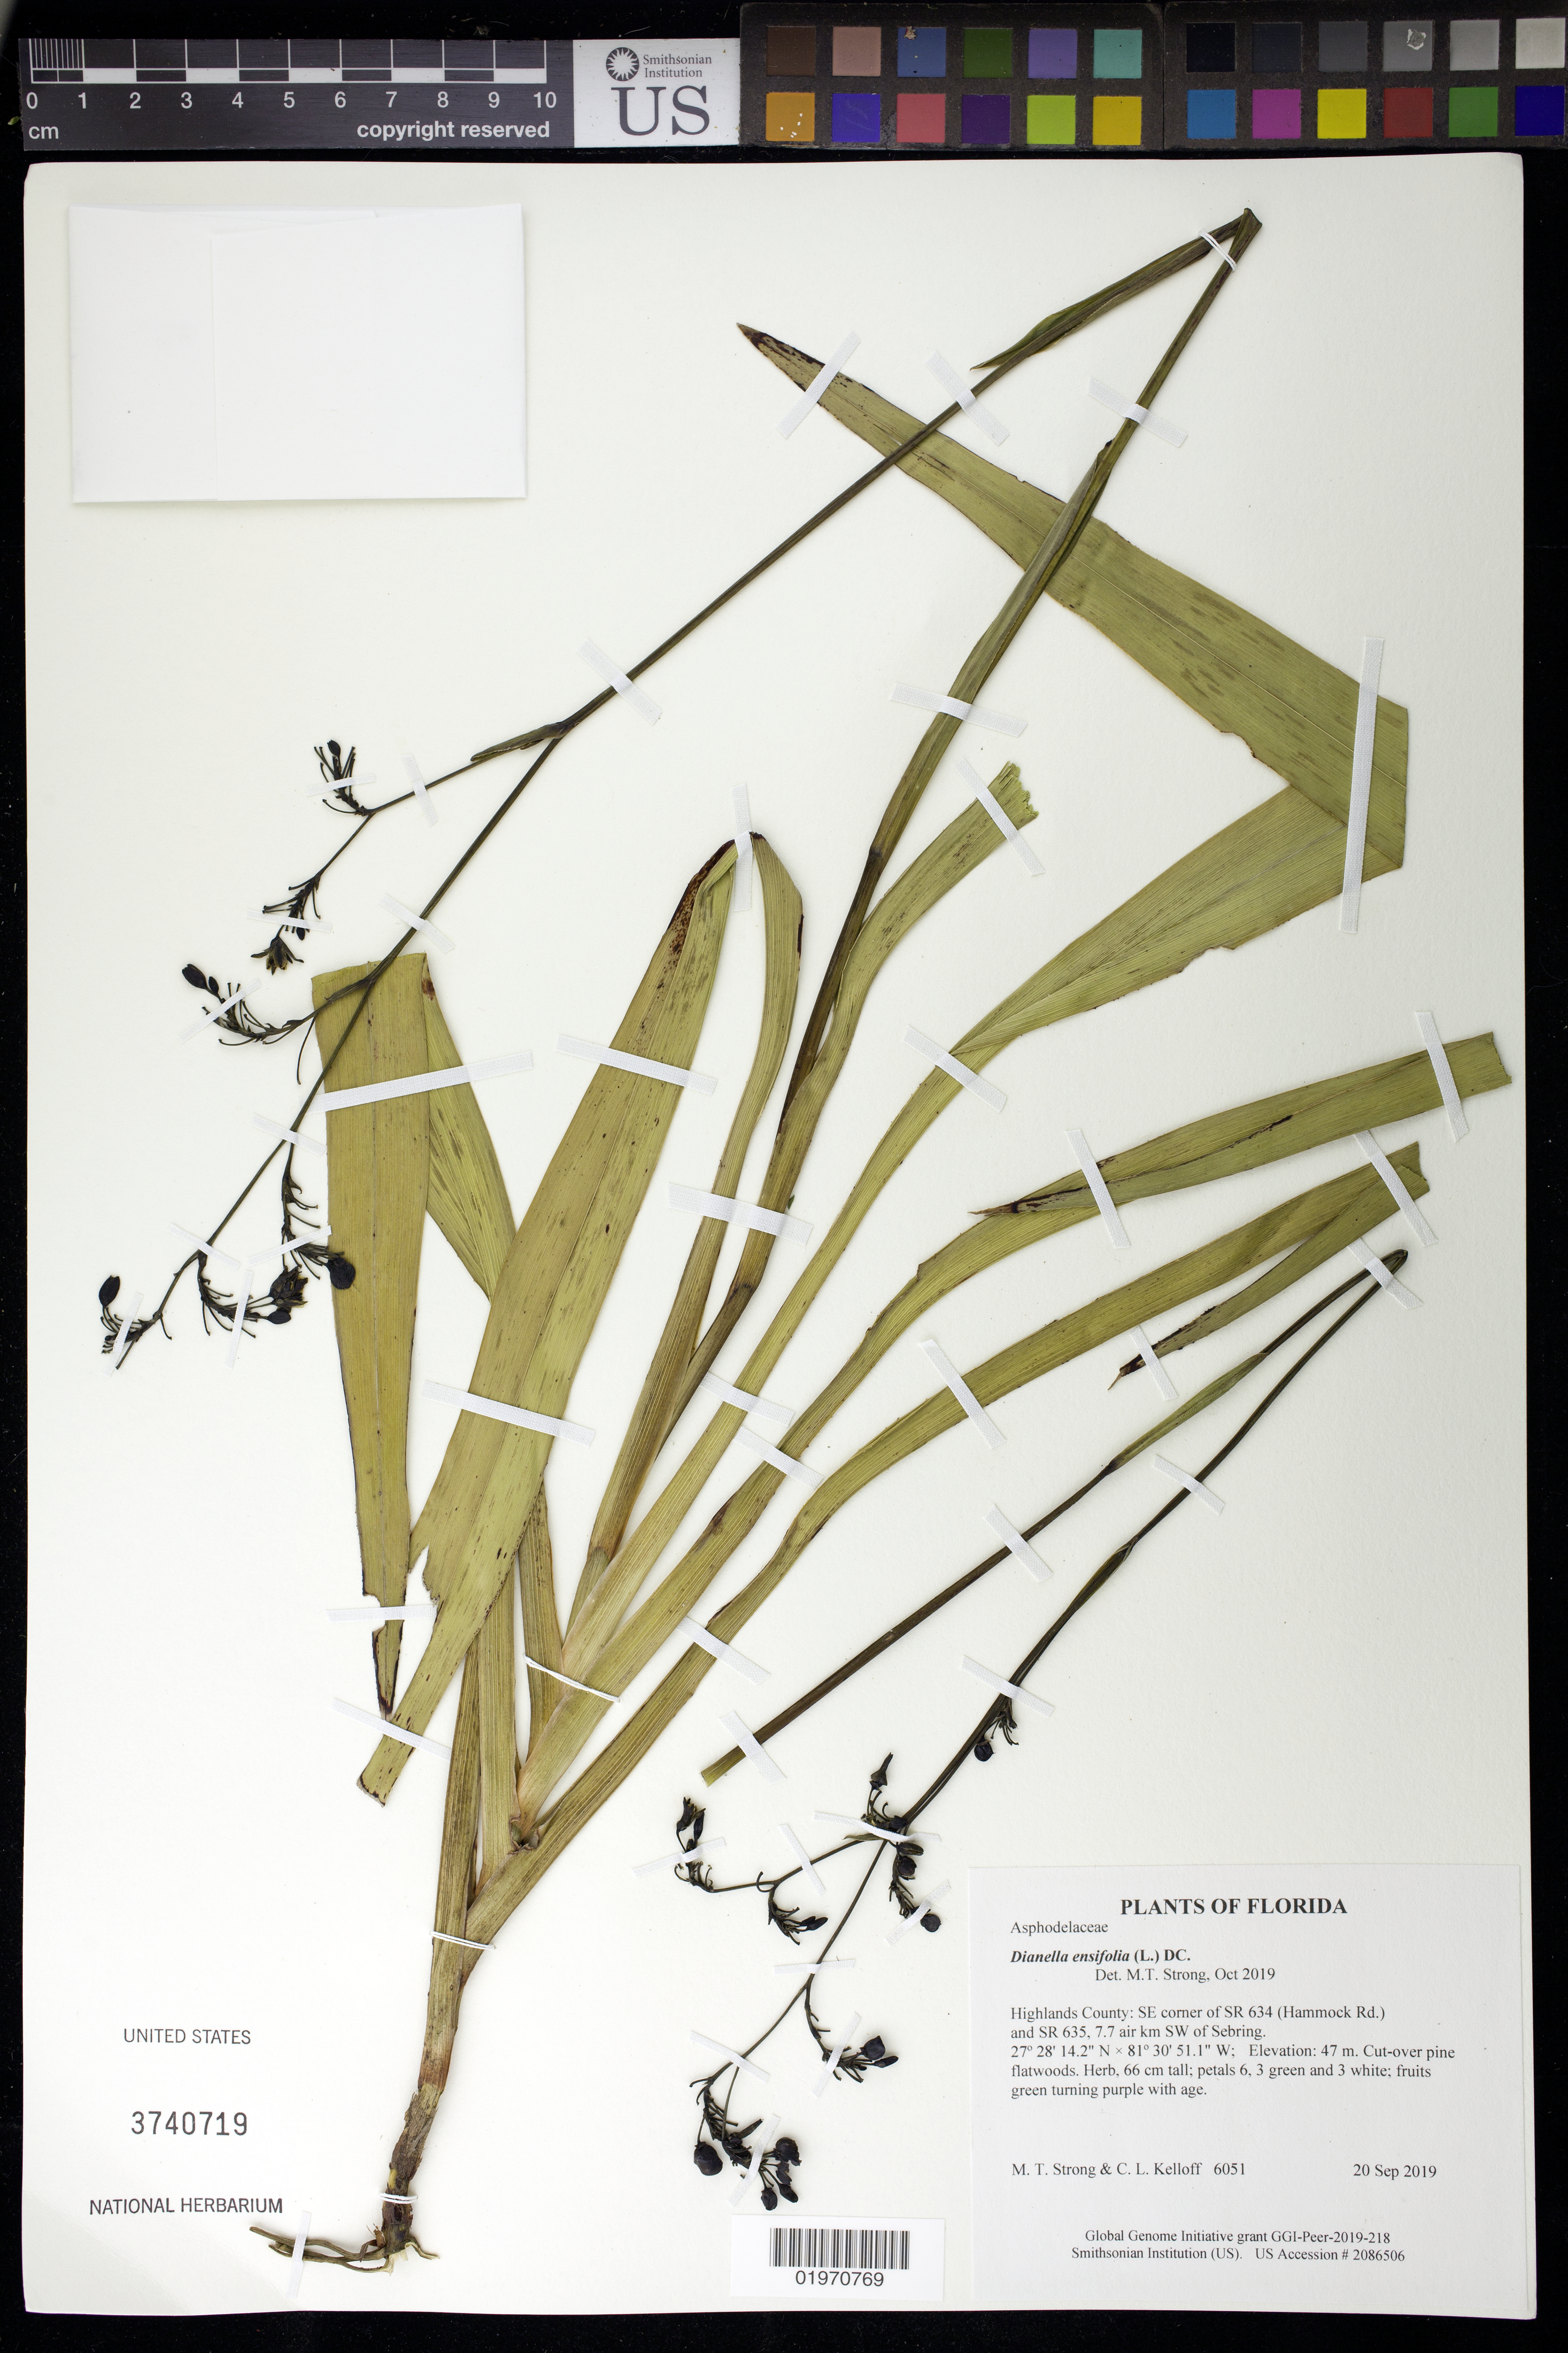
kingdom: Plantae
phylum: Tracheophyta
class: Liliopsida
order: Asparagales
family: Asphodelaceae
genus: Dianella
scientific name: Dianella ensifolia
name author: (L.) DC.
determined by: Strong, Mark T., (BOT), Smithsonian Institution - National Museum of Natural History (UNITED STATES)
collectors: M. T. Strong & C. L. Kelloff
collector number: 6051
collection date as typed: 20 Sep 2019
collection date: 2019-09-20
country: United States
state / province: Florida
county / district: Highlands County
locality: SE corner of SR 634 (Hammock Rd.) and SR 635, 7.7 air km SW of Sebring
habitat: Cut-over pine flatwoods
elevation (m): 47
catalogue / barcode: US 3740719